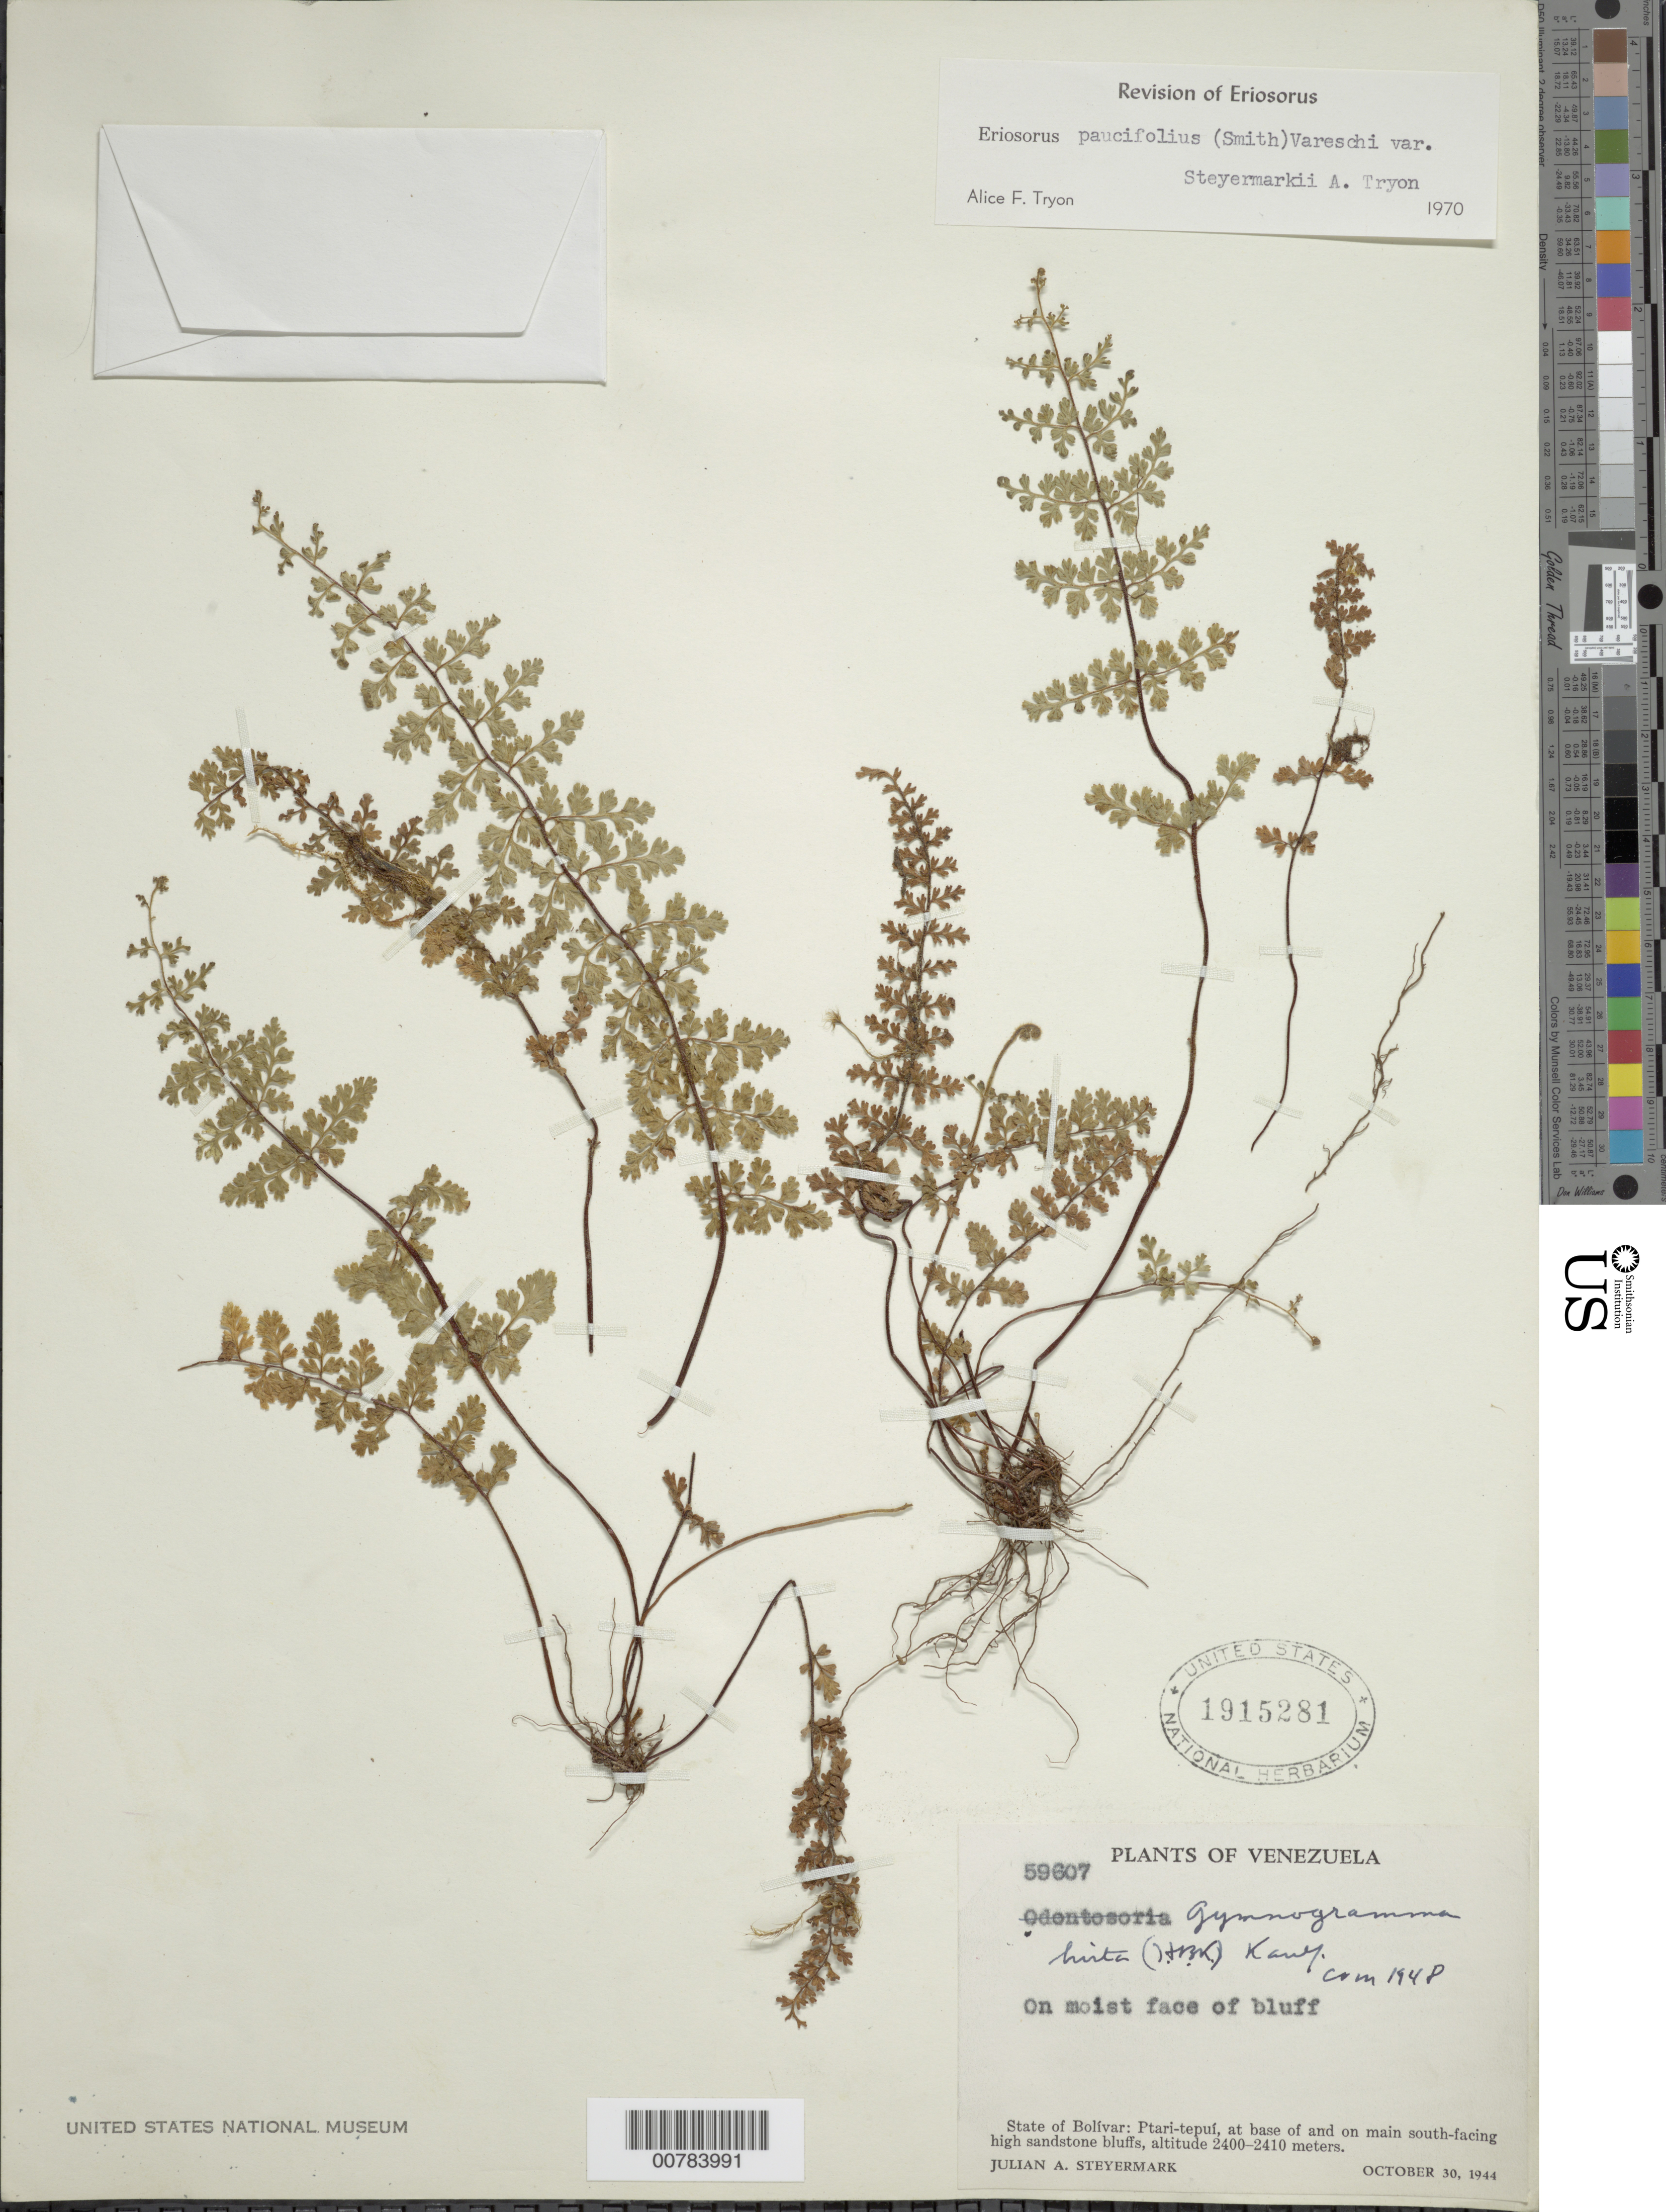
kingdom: Plantae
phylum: Tracheophyta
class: Polypodiopsida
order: Polypodiales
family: Pteridaceae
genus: Jamesonia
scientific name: Jamesonia paucifolia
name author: (A.C. Sm.) Christenh.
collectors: J. Steyermark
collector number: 59607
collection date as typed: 30-Oct-44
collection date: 1944-10-30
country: Venezuela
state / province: Bolívar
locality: Ptari-tepuí, at base of and on main S-facing high sandstone bluffs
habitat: Base and S-facing high sandstone bluffs, on moist facing of bluffs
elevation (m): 2400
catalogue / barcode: US 1915281